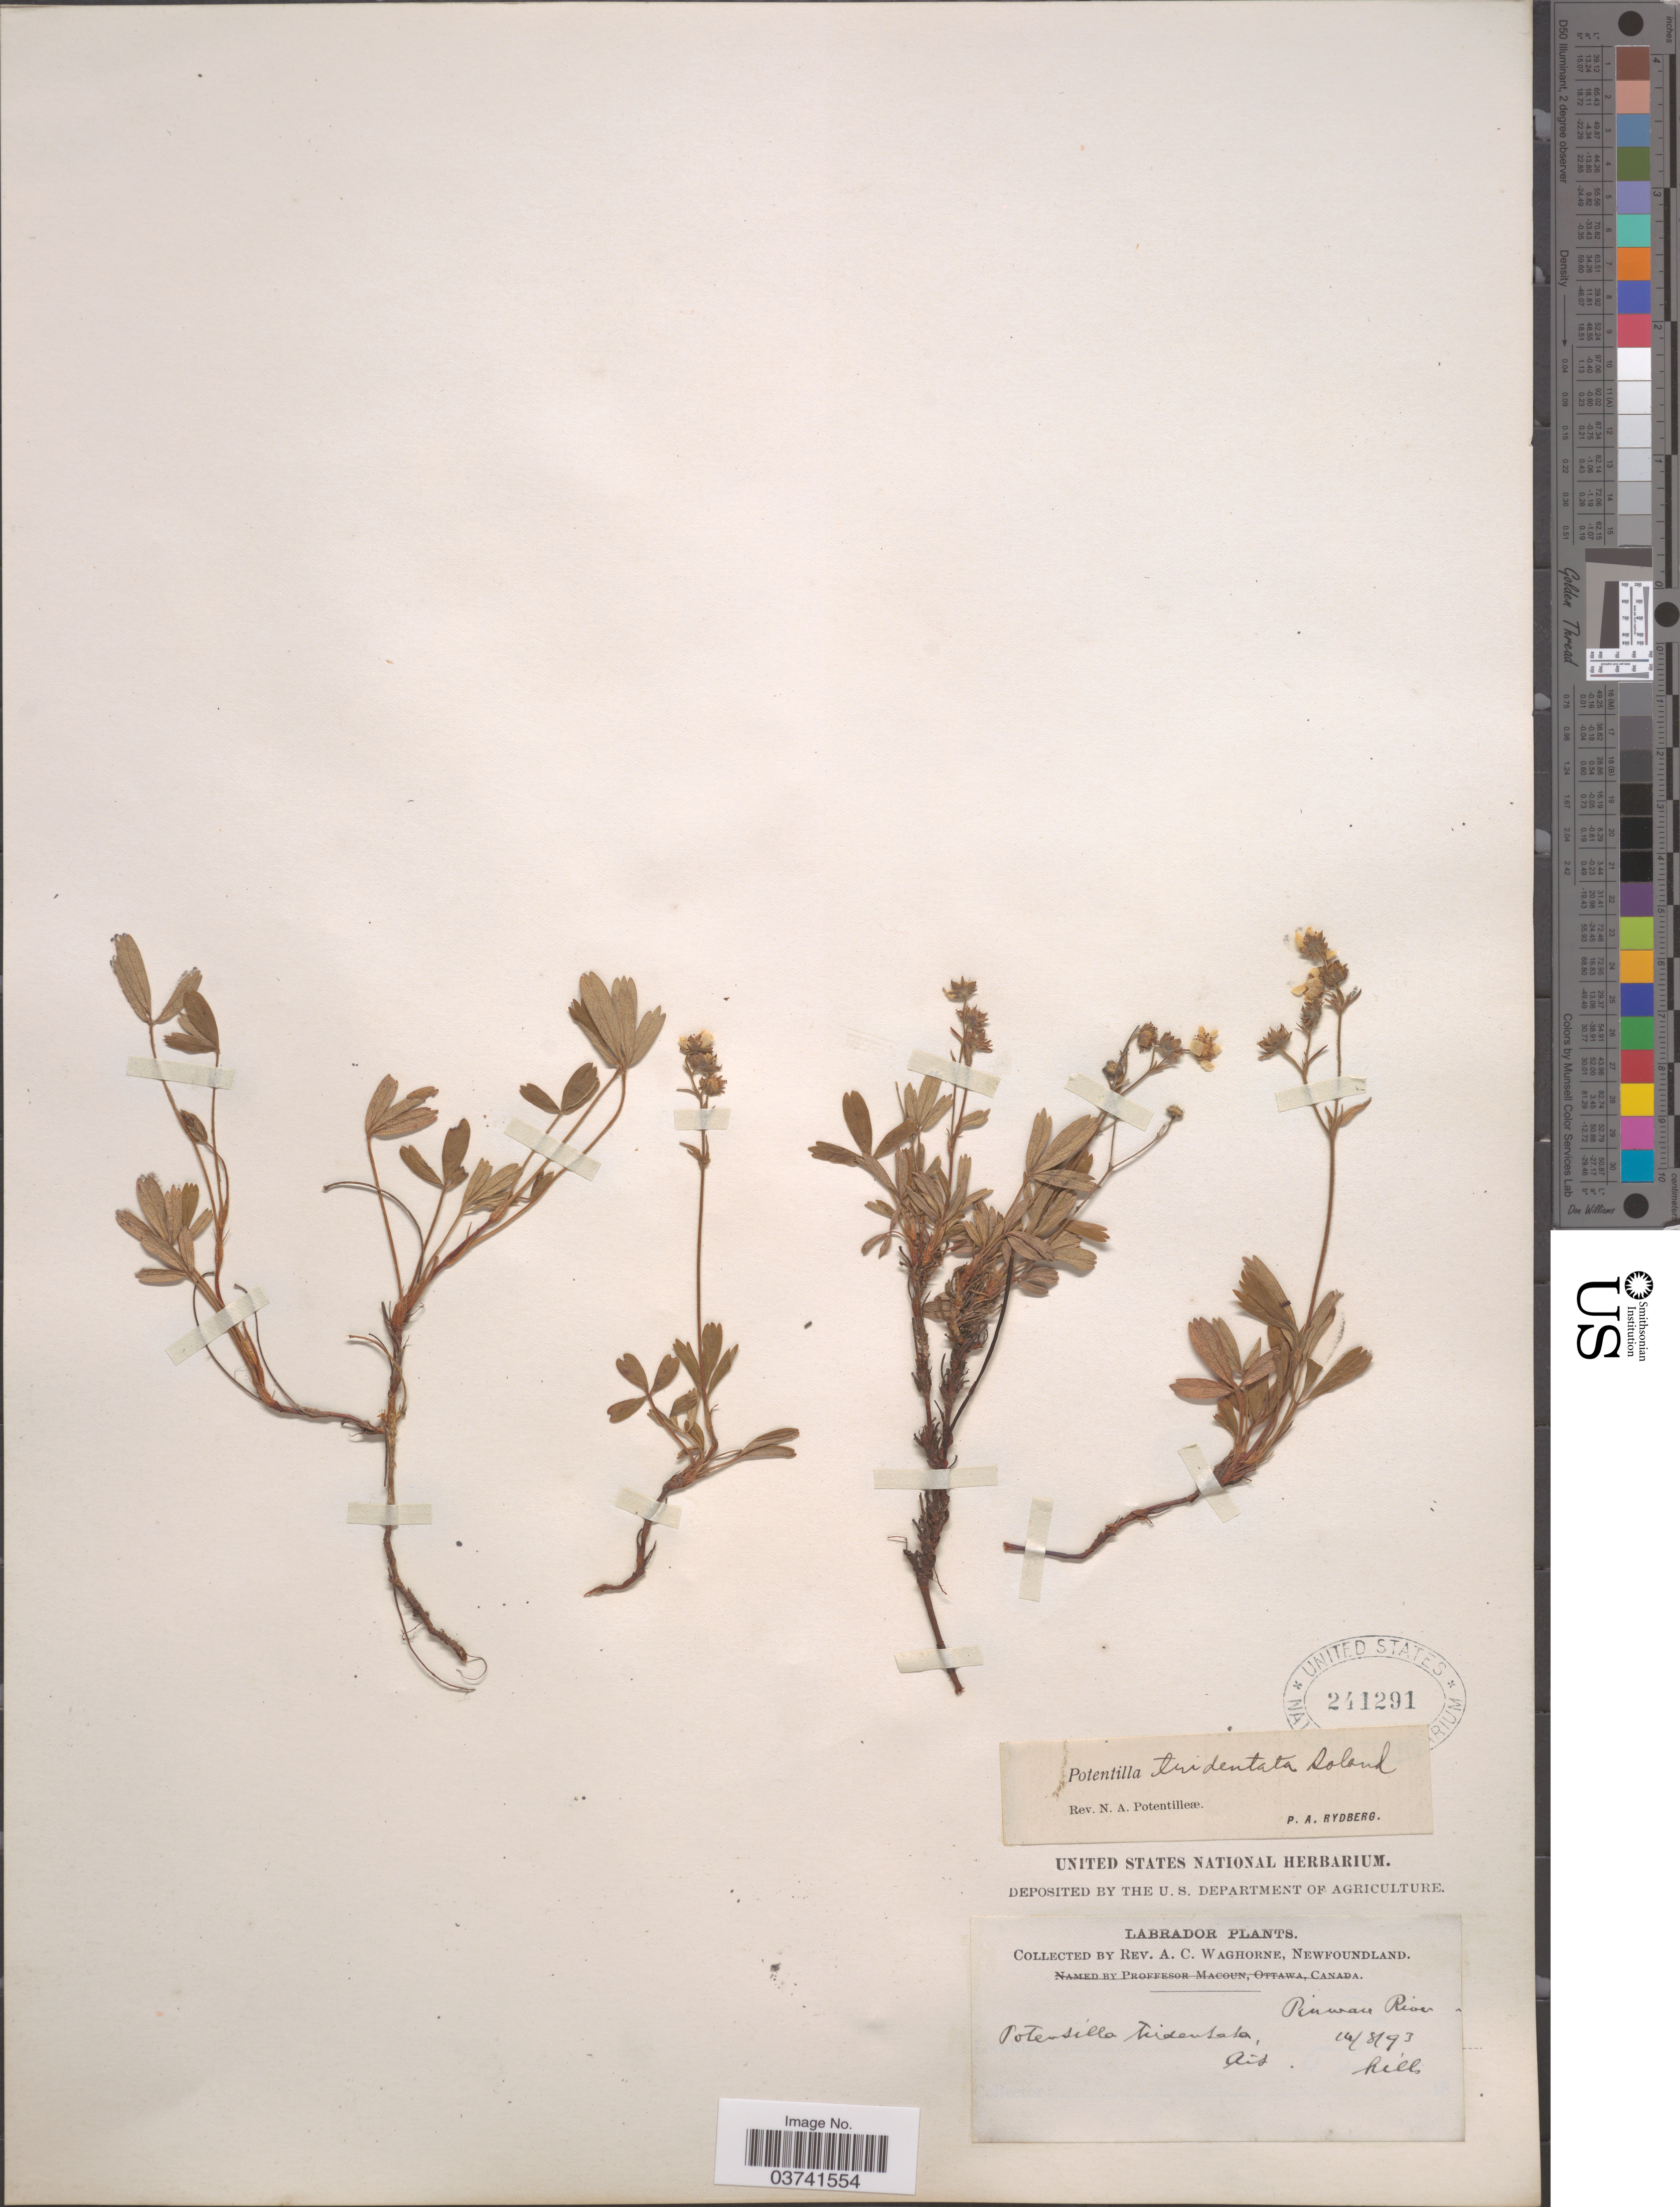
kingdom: Plantae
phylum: Tracheophyta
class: Magnoliopsida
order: Rosales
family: Rosaceae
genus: Potentilla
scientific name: Potentilla tridentata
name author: Aiton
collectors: A. Waghorne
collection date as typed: Transcribed d/m/y: 14/8/93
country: Canada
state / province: Newfoundland and Labrador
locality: Labrador. Pinware River.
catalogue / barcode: US 241291